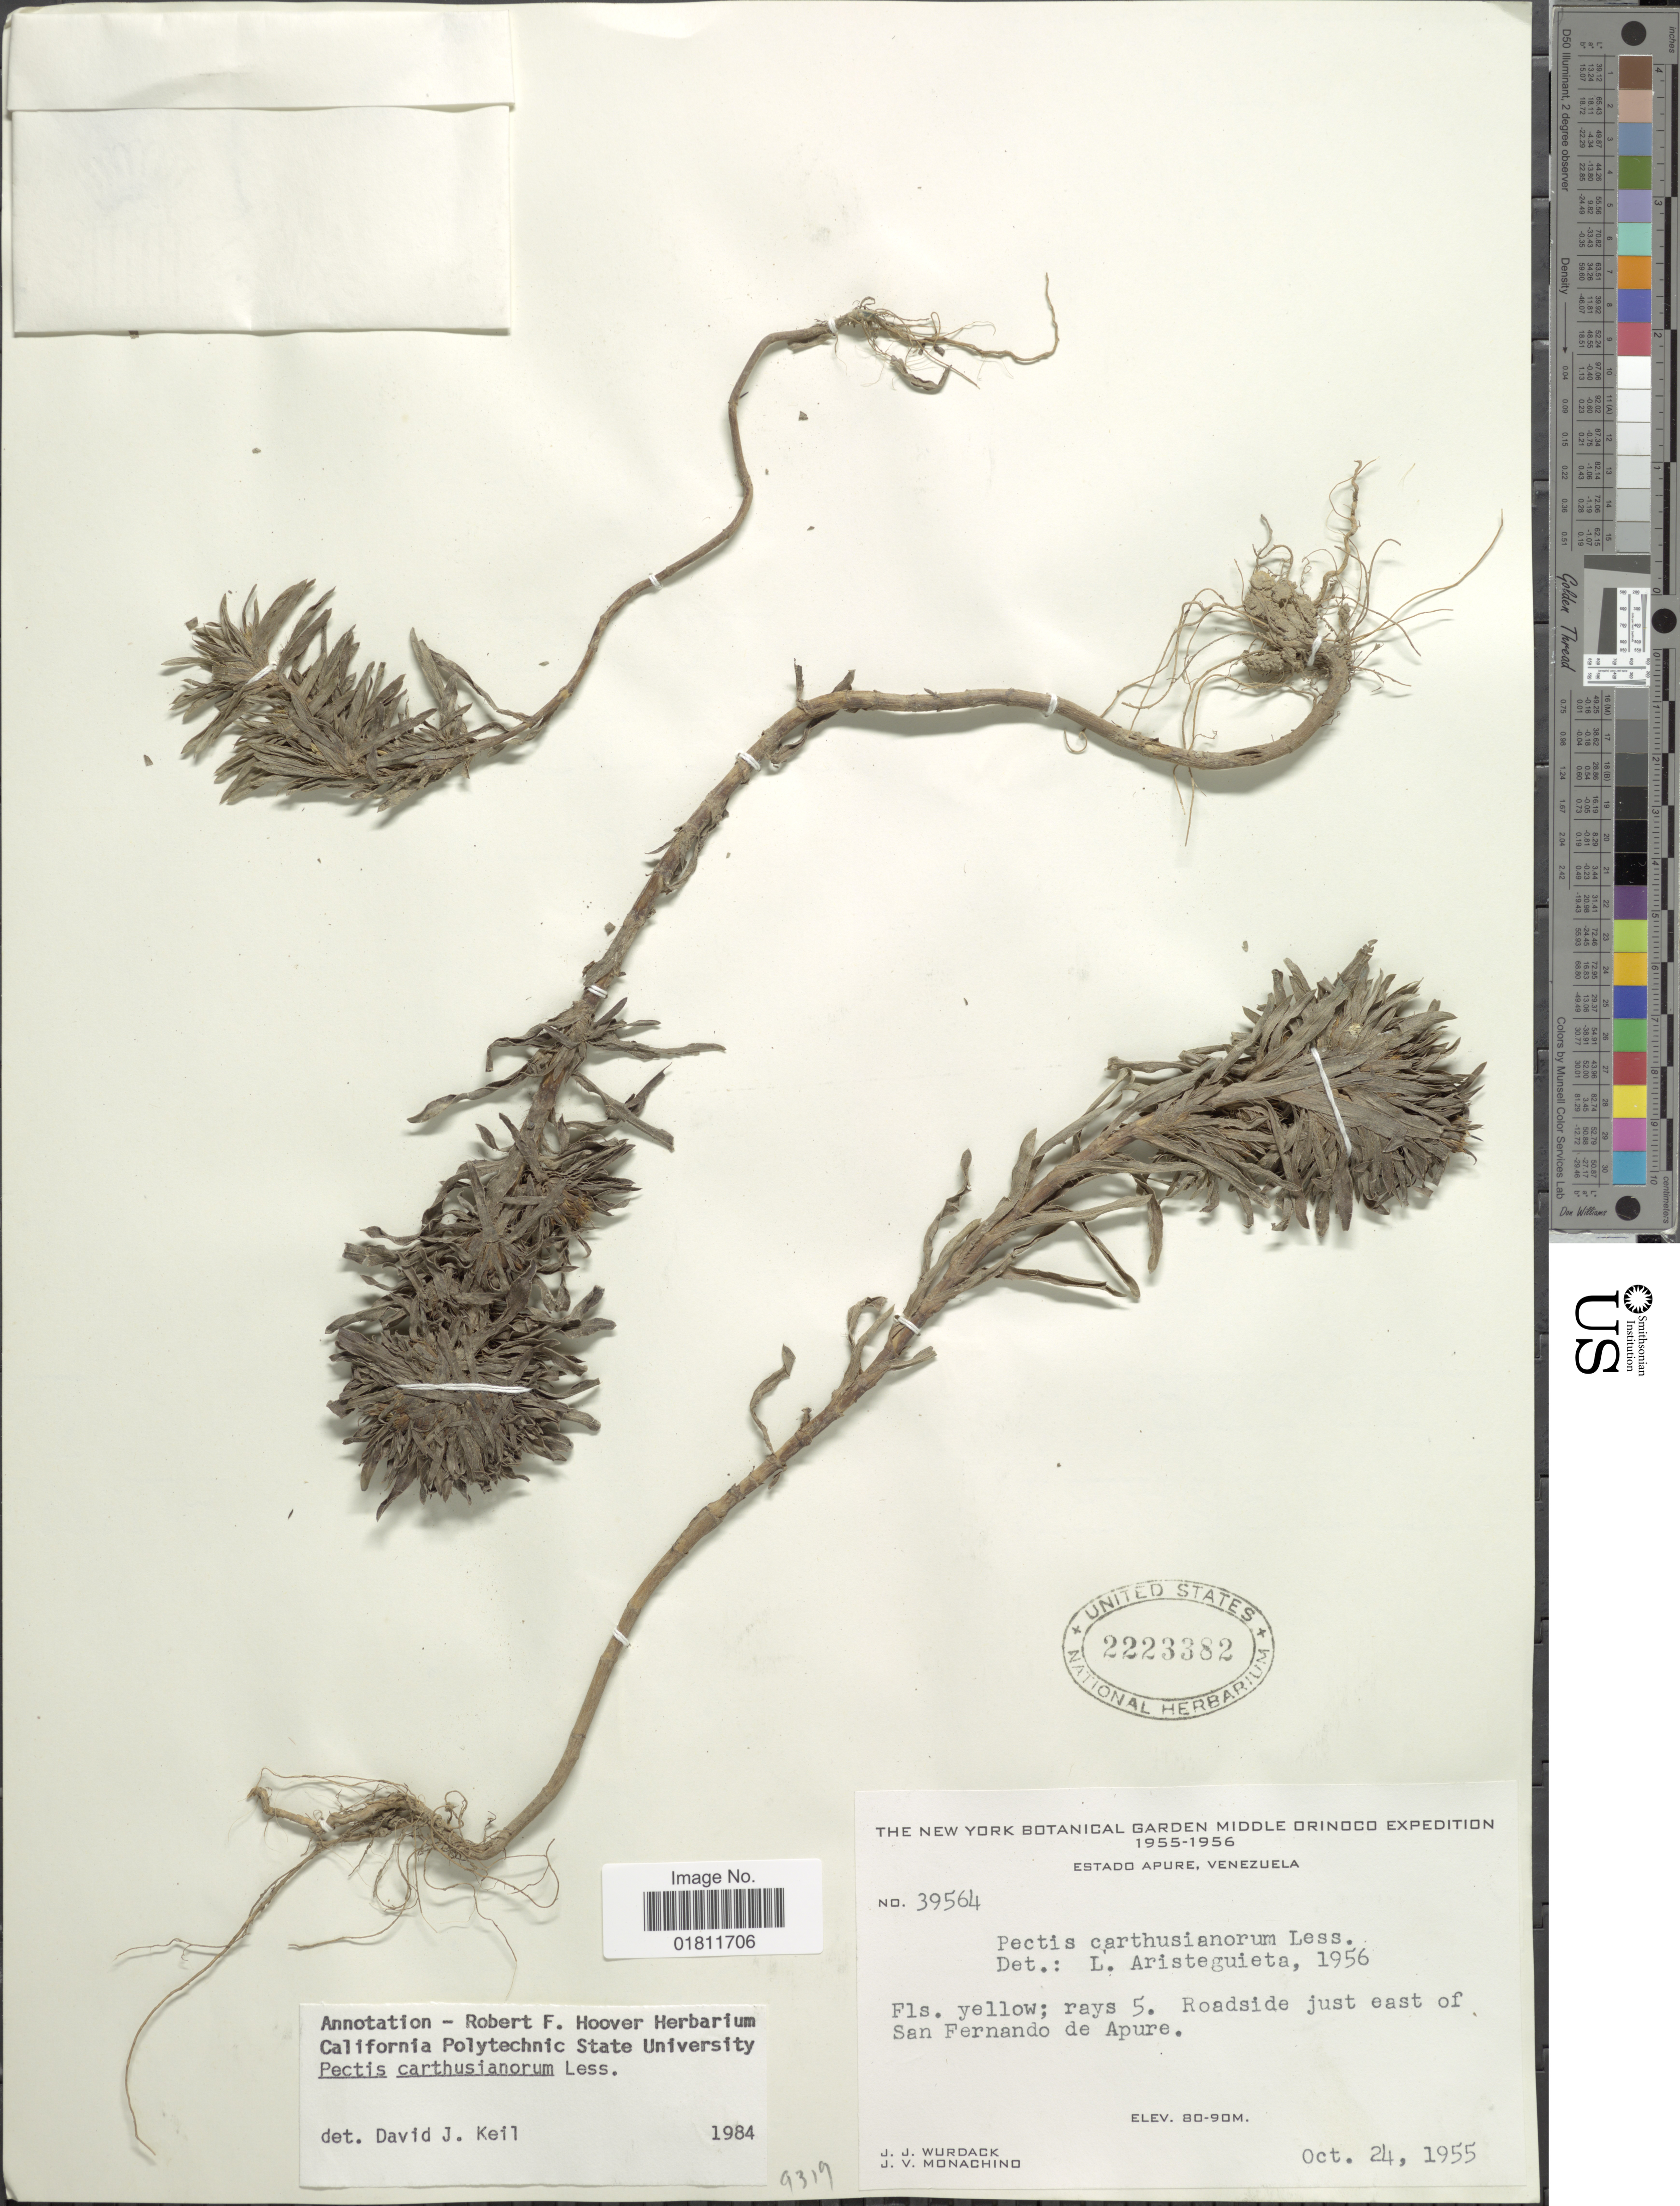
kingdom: Plantae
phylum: Tracheophyta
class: Magnoliopsida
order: Asterales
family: Asteraceae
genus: Pectis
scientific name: Pectis carthusianorum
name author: Less.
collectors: J. J. Wurdack & -. Monachino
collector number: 39564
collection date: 1955-10-24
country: Venezuela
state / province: Apure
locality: Estado Apure, Venezuela. Roadside just east of San Fernando de Apure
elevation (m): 80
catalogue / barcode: US 2223382